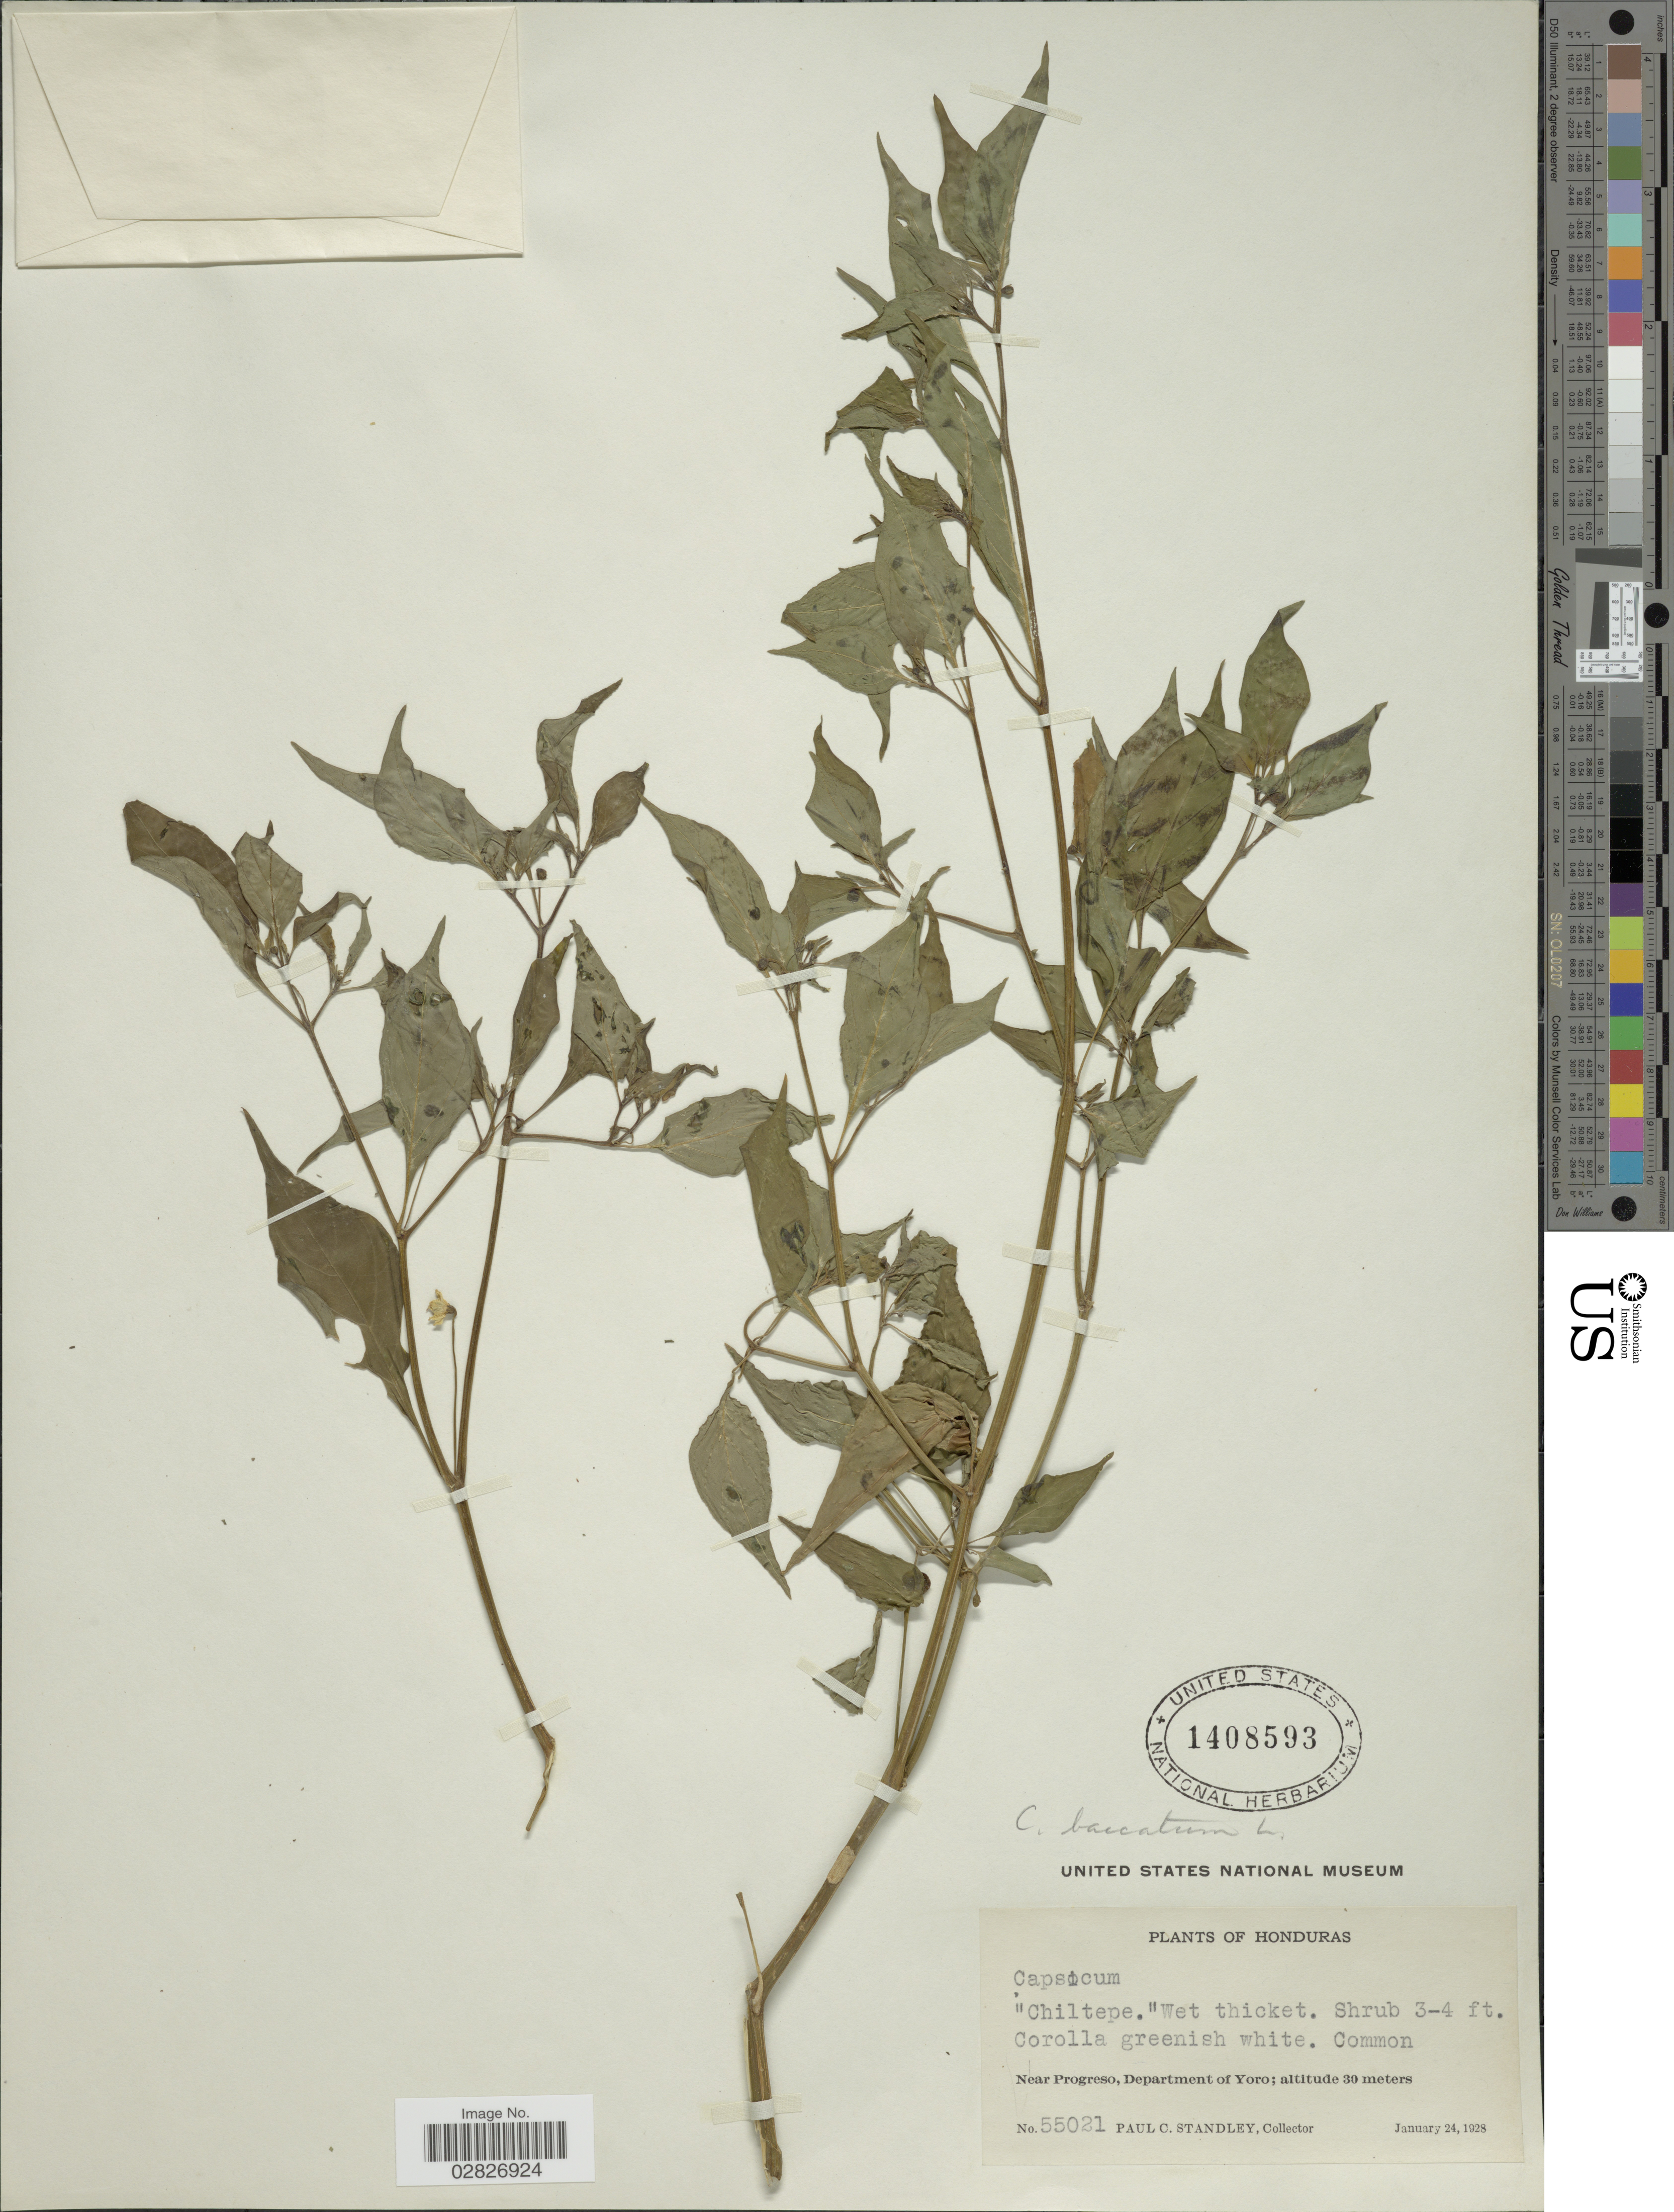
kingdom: Plantae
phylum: Tracheophyta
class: Magnoliopsida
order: Solanales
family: Solanaceae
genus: Capsicum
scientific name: Capsicum baccatum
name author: L.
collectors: P. C. Standley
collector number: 55021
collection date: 1928-01-24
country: Honduras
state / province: Yoro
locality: Near Progreso, Department of Yoro.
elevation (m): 30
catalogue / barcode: US 1408593